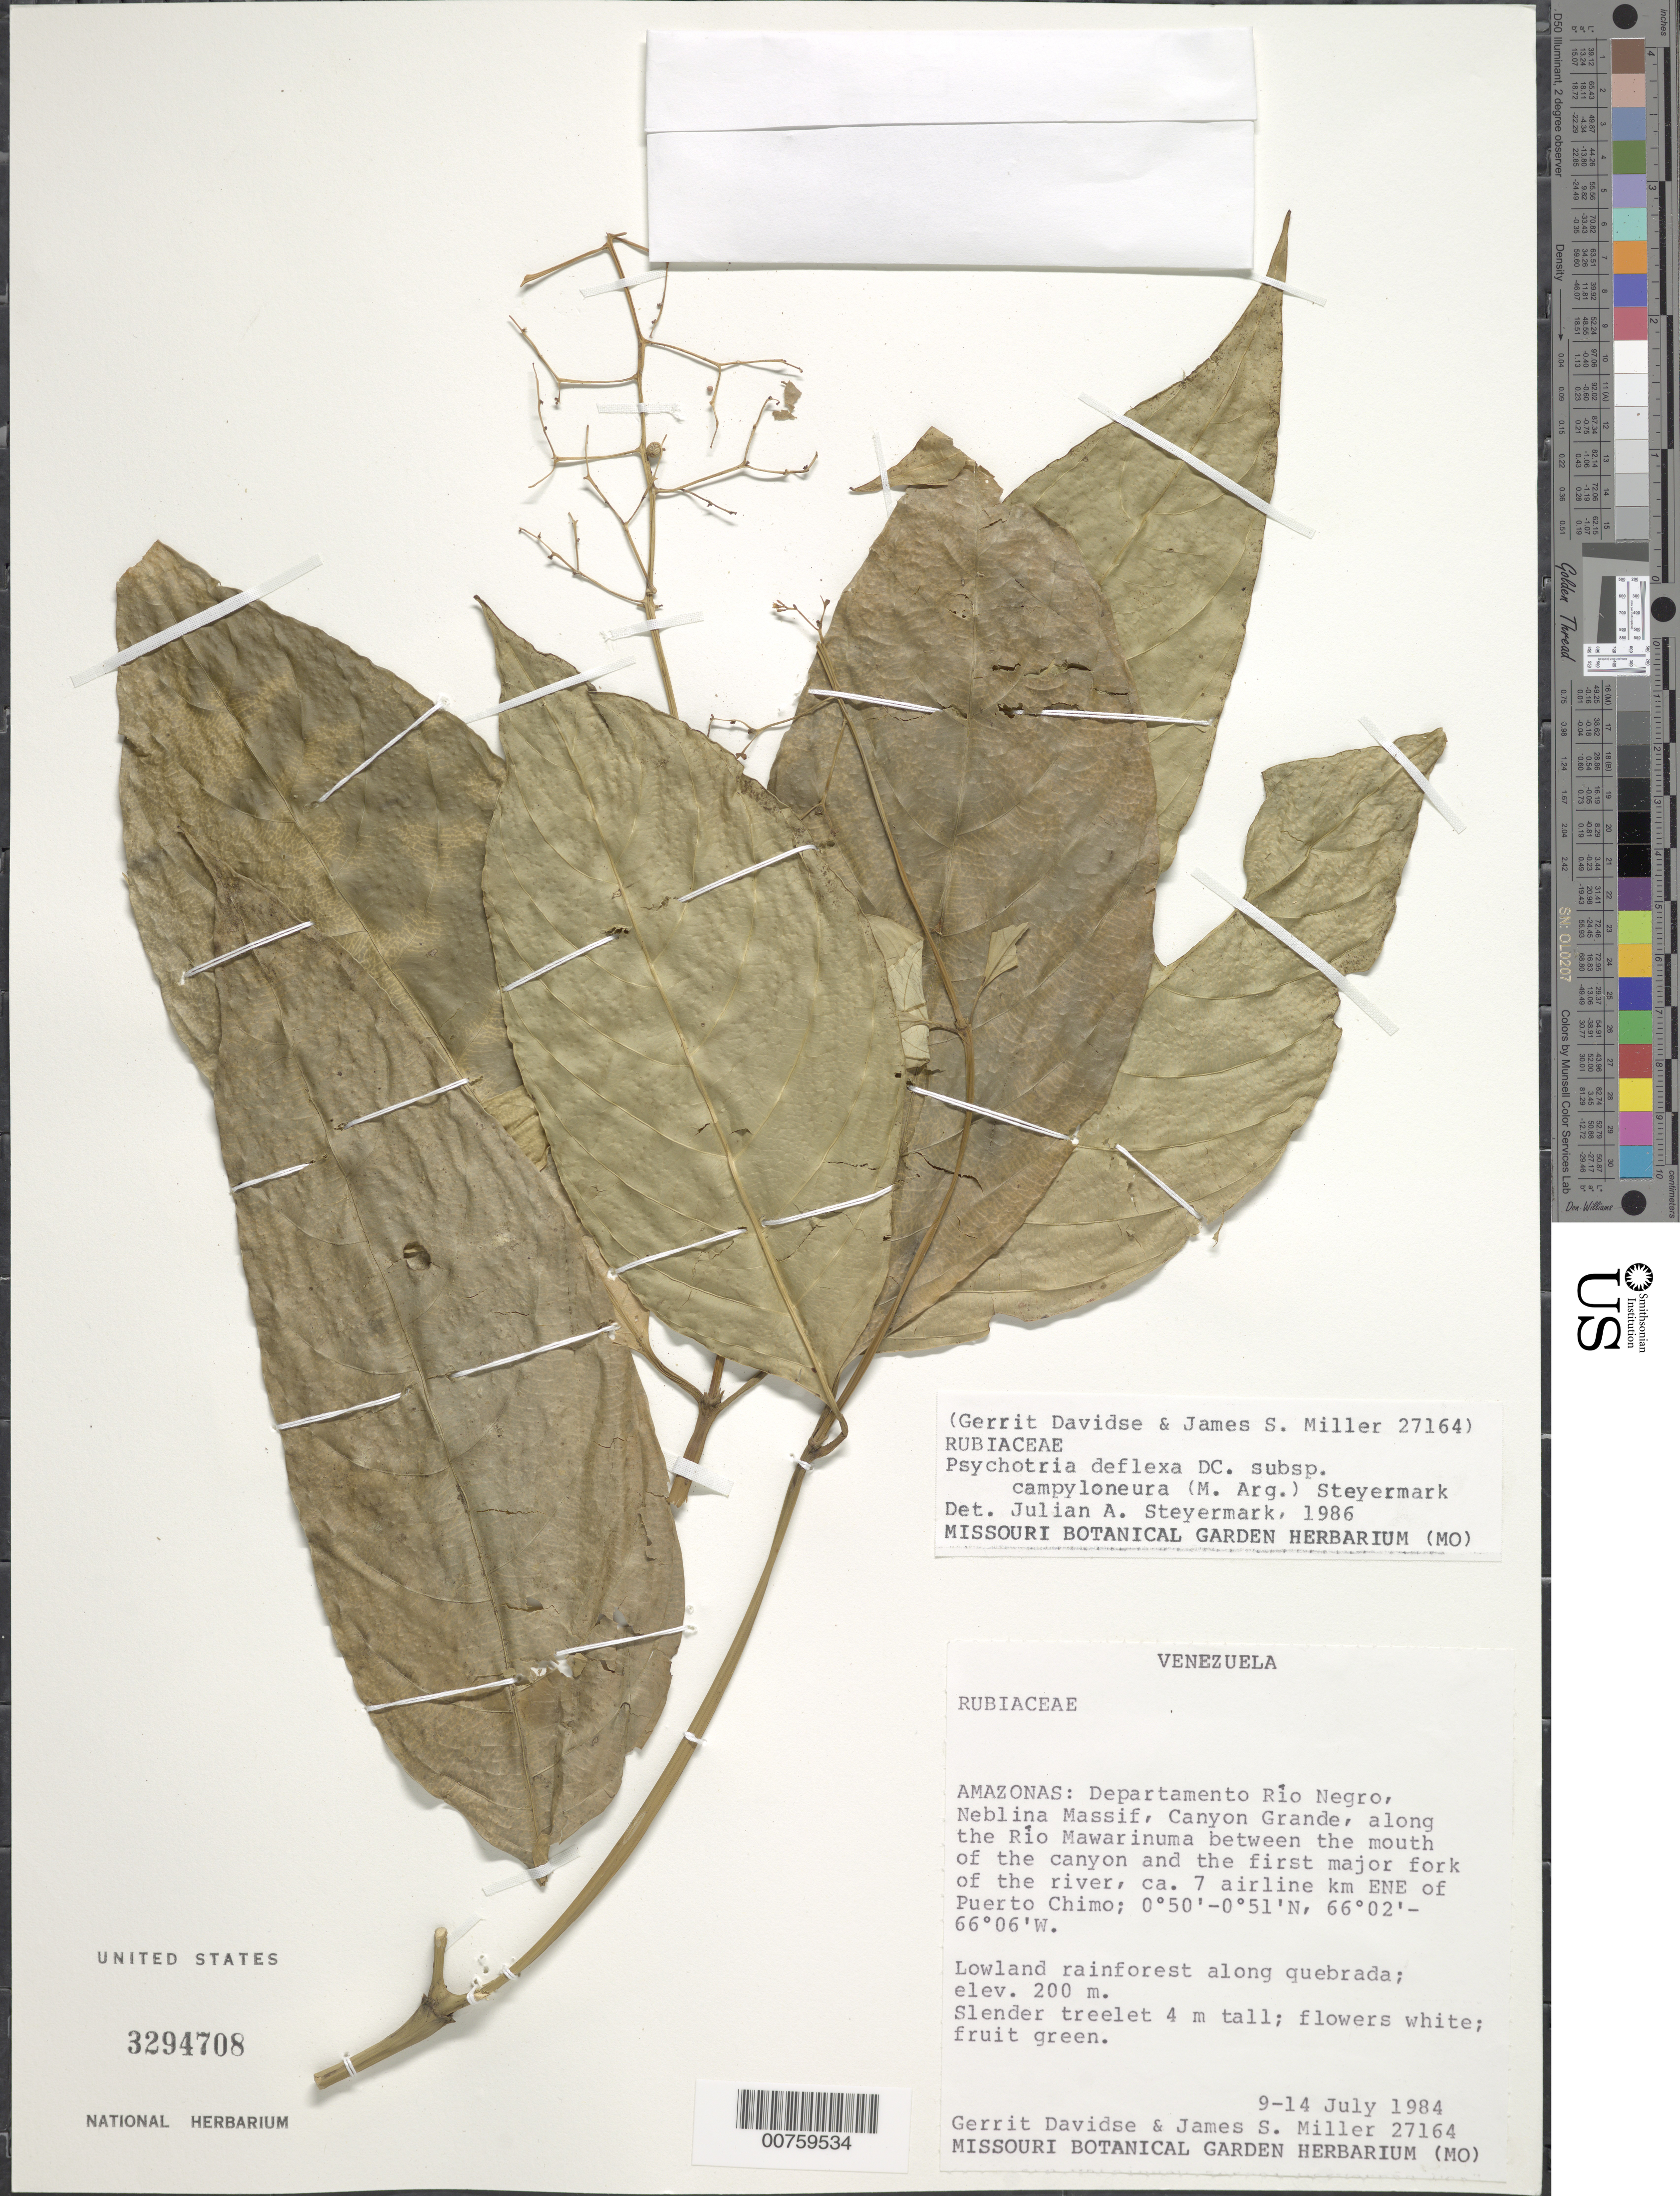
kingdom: Plantae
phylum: Tracheophyta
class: Magnoliopsida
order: Gentianales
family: Rubiaceae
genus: Psychotria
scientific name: Psychotria deflexa subsp. campyloneura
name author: (Müll. Arg.) Steyerm.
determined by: Steyermark, Julian A., (VEN)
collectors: G. Davidse & J. S. Miller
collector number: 27164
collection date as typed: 9-Jul-84 to 14-Jul-84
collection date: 1984-07-09/1984-07-14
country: Venezuela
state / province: Amazonas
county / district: Río Negro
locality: Neblina Massif, Canyon Grande, along Río Mawarinuma, 7 airline km E-NE of Puerto Chimo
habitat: Lowland rainforest along quebrada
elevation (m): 200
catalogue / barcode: US 3294708